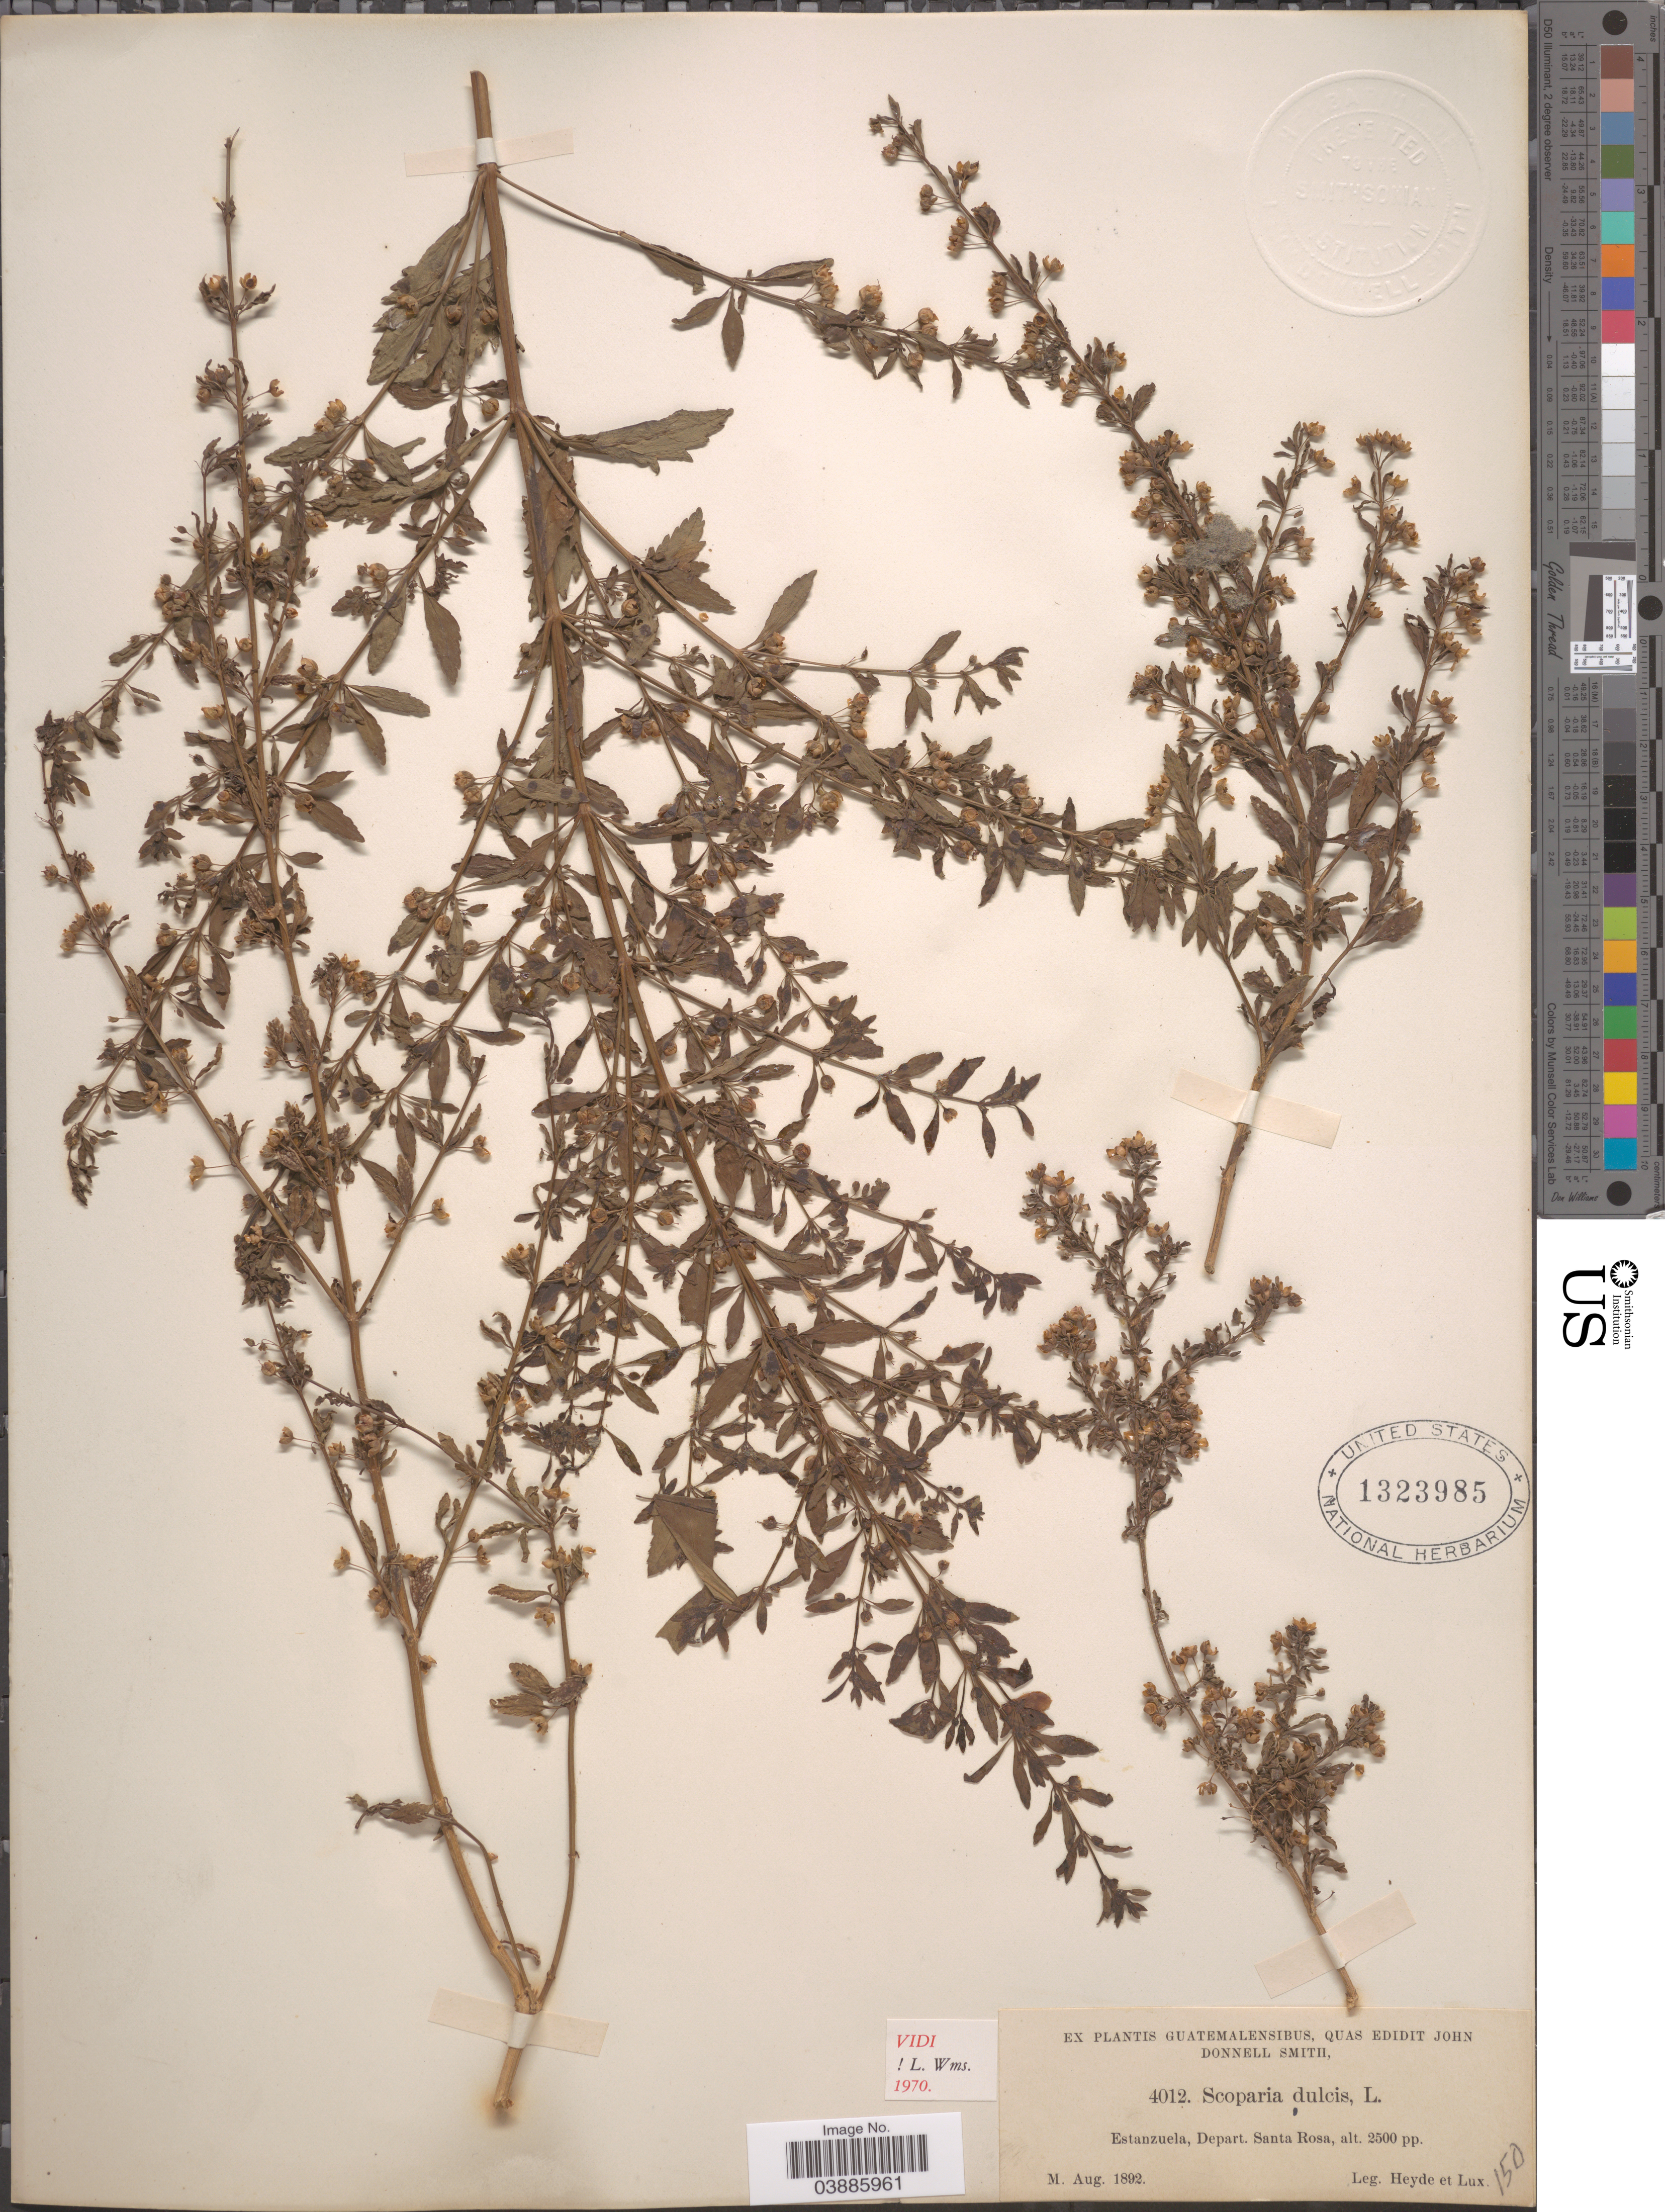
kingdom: Plantae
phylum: Tracheophyta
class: Magnoliopsida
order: Lamiales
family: Plantaginaceae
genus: Scoparia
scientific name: Scoparia dulcis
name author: L.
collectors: Heyde & Lux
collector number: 4012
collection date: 1892-08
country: Guatemala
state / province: Santa Rosa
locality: Estanzuela, Depart. Santa Rosa.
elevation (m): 762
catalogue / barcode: US 1323985